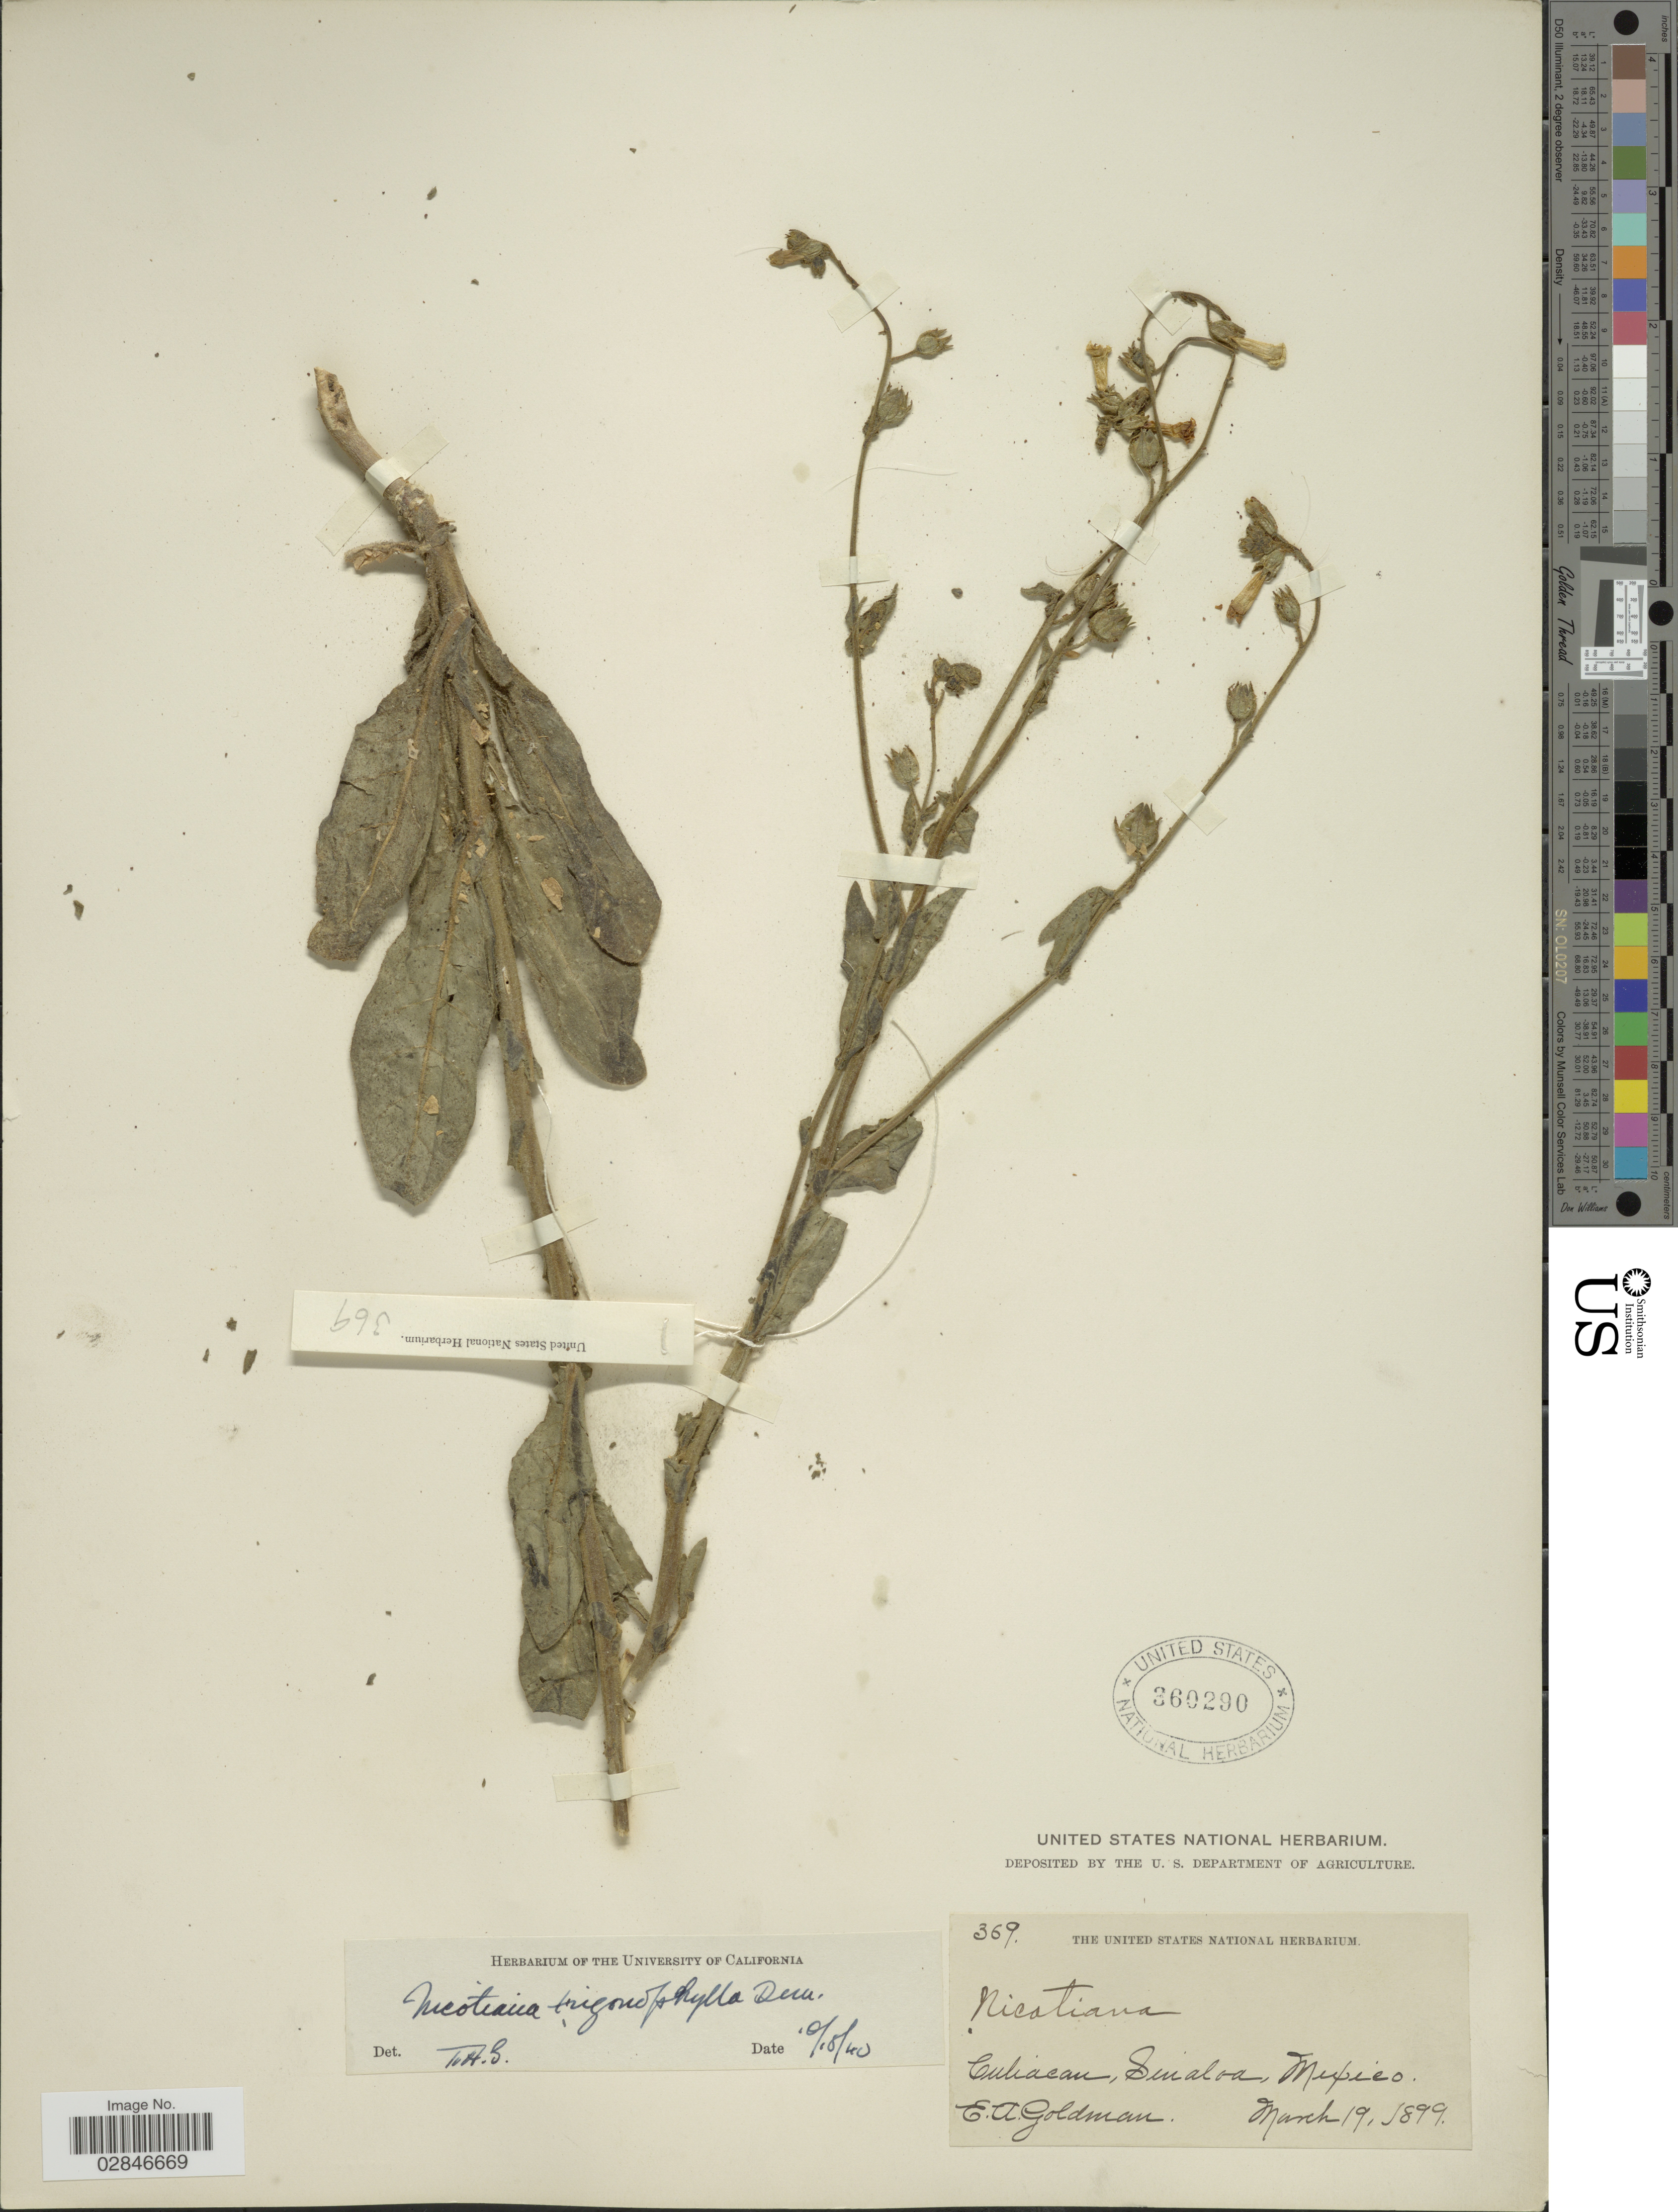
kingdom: Plantae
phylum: Tracheophyta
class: Magnoliopsida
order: Solanales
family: Solanaceae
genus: Nicotiana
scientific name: Nicotiana trigonophylla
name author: Dunal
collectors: E. A. Goldman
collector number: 369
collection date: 1899-03-19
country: Mexico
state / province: Sinaloa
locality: Culiacan.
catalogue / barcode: US 360290